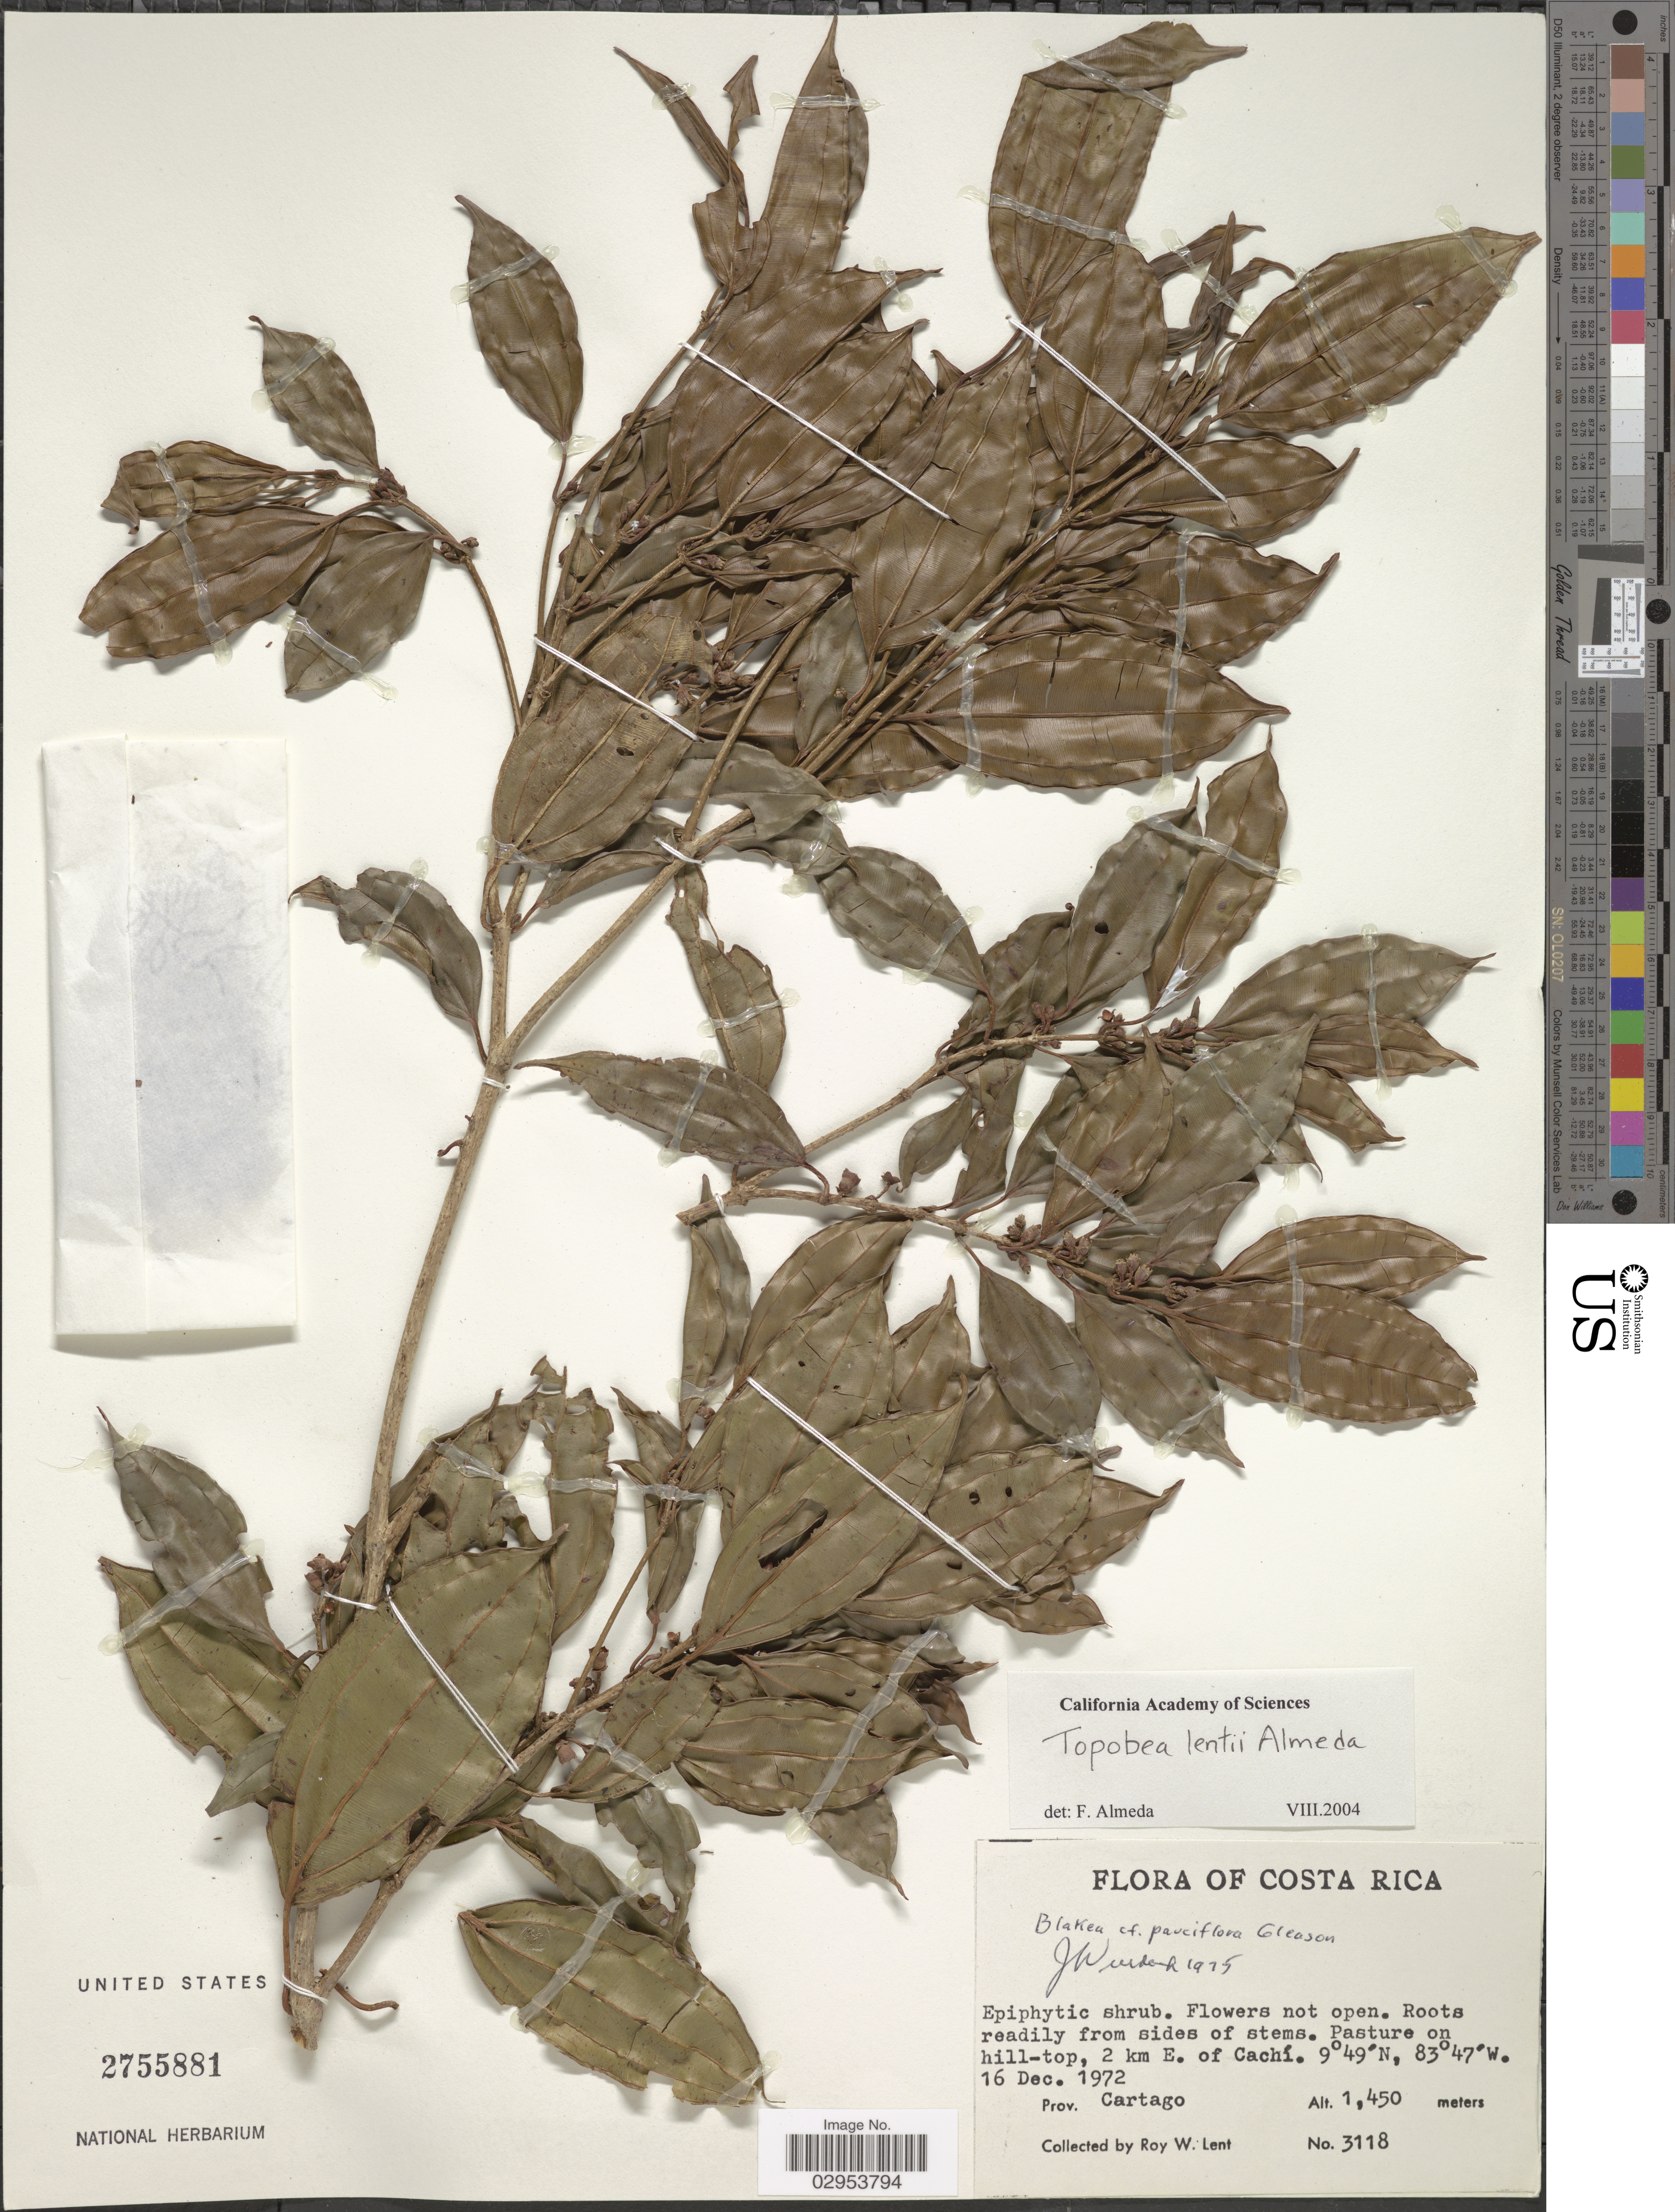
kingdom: Plantae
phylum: Tracheophyta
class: Magnoliopsida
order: Myrtales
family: Melastomataceae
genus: Topobea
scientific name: Topobea lentii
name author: Almeda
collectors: R. W. Lent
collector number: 3118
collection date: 1972-12-16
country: Costa Rica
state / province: Cartago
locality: Pasture on hill-top, 2 km E. of Cachí.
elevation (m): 1450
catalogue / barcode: US 2755881